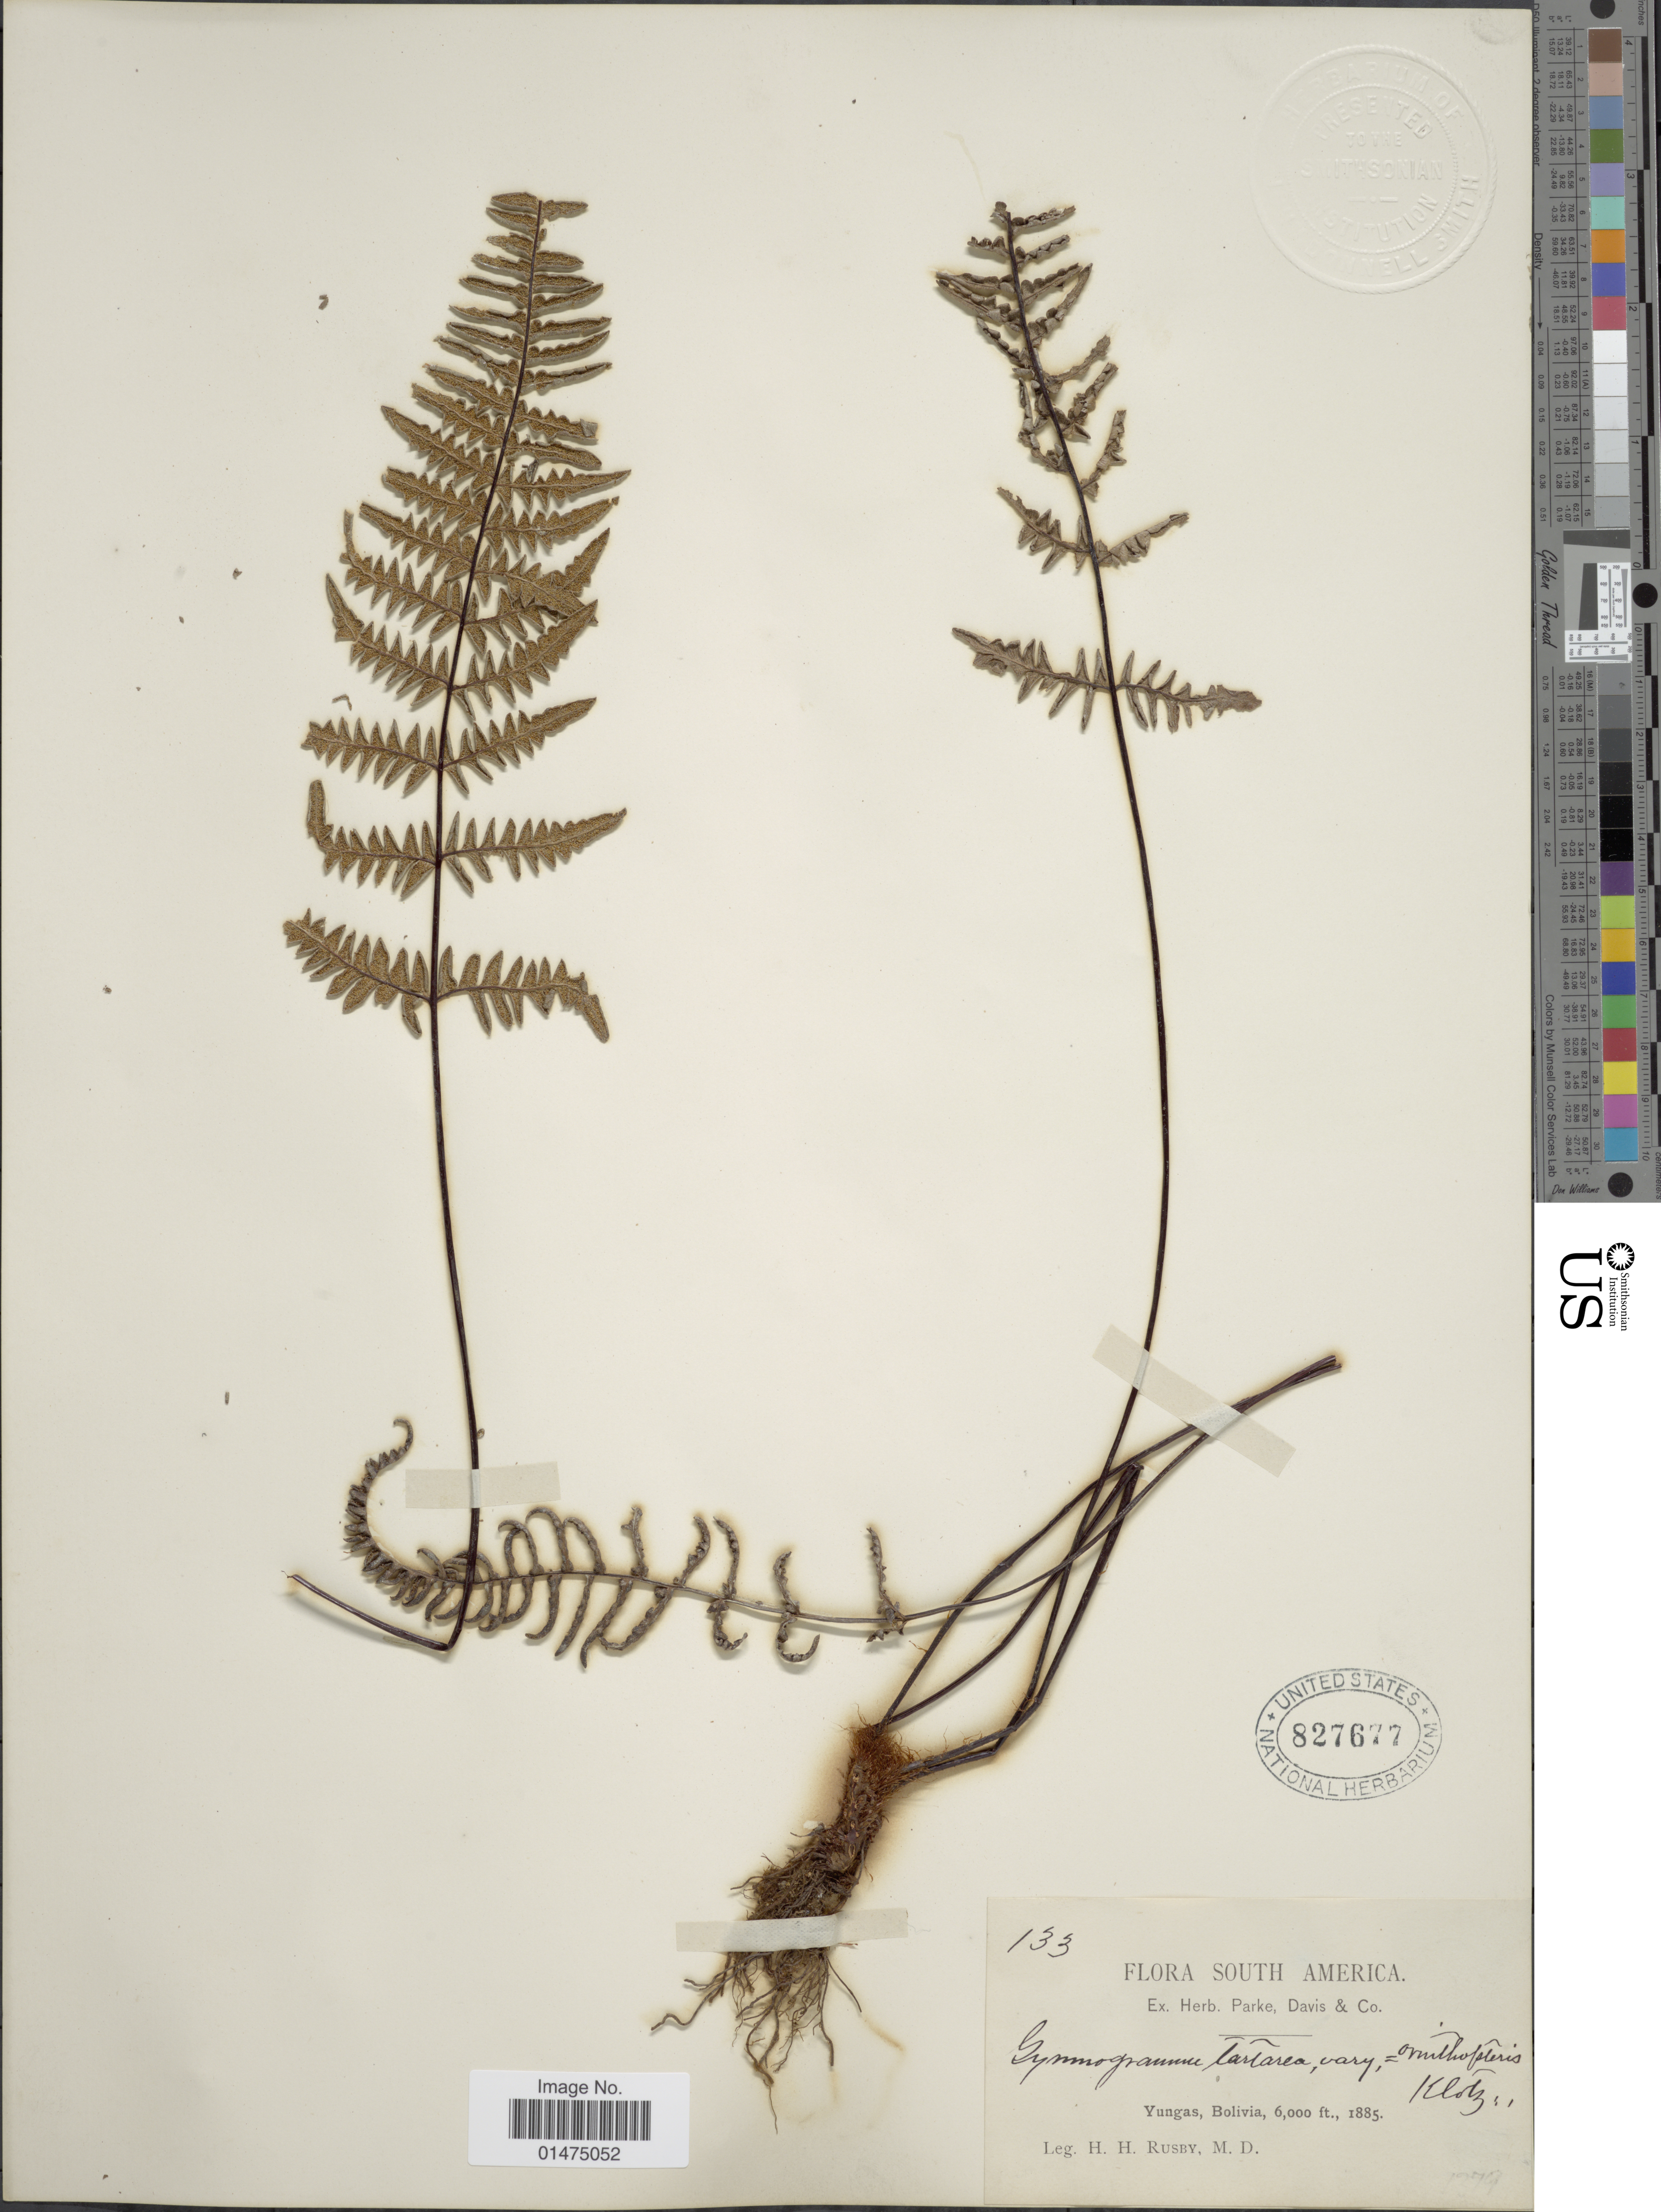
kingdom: Plantae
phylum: Tracheophyta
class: Polypodiopsida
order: Polypodiales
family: Pteridaceae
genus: Pityrogramma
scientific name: Pityrogramma ebenea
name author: (L.) Proctor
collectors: H. H. Rusby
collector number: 133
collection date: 1885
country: Bolivia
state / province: La Paz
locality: Yungas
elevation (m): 1829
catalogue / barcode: US 827677